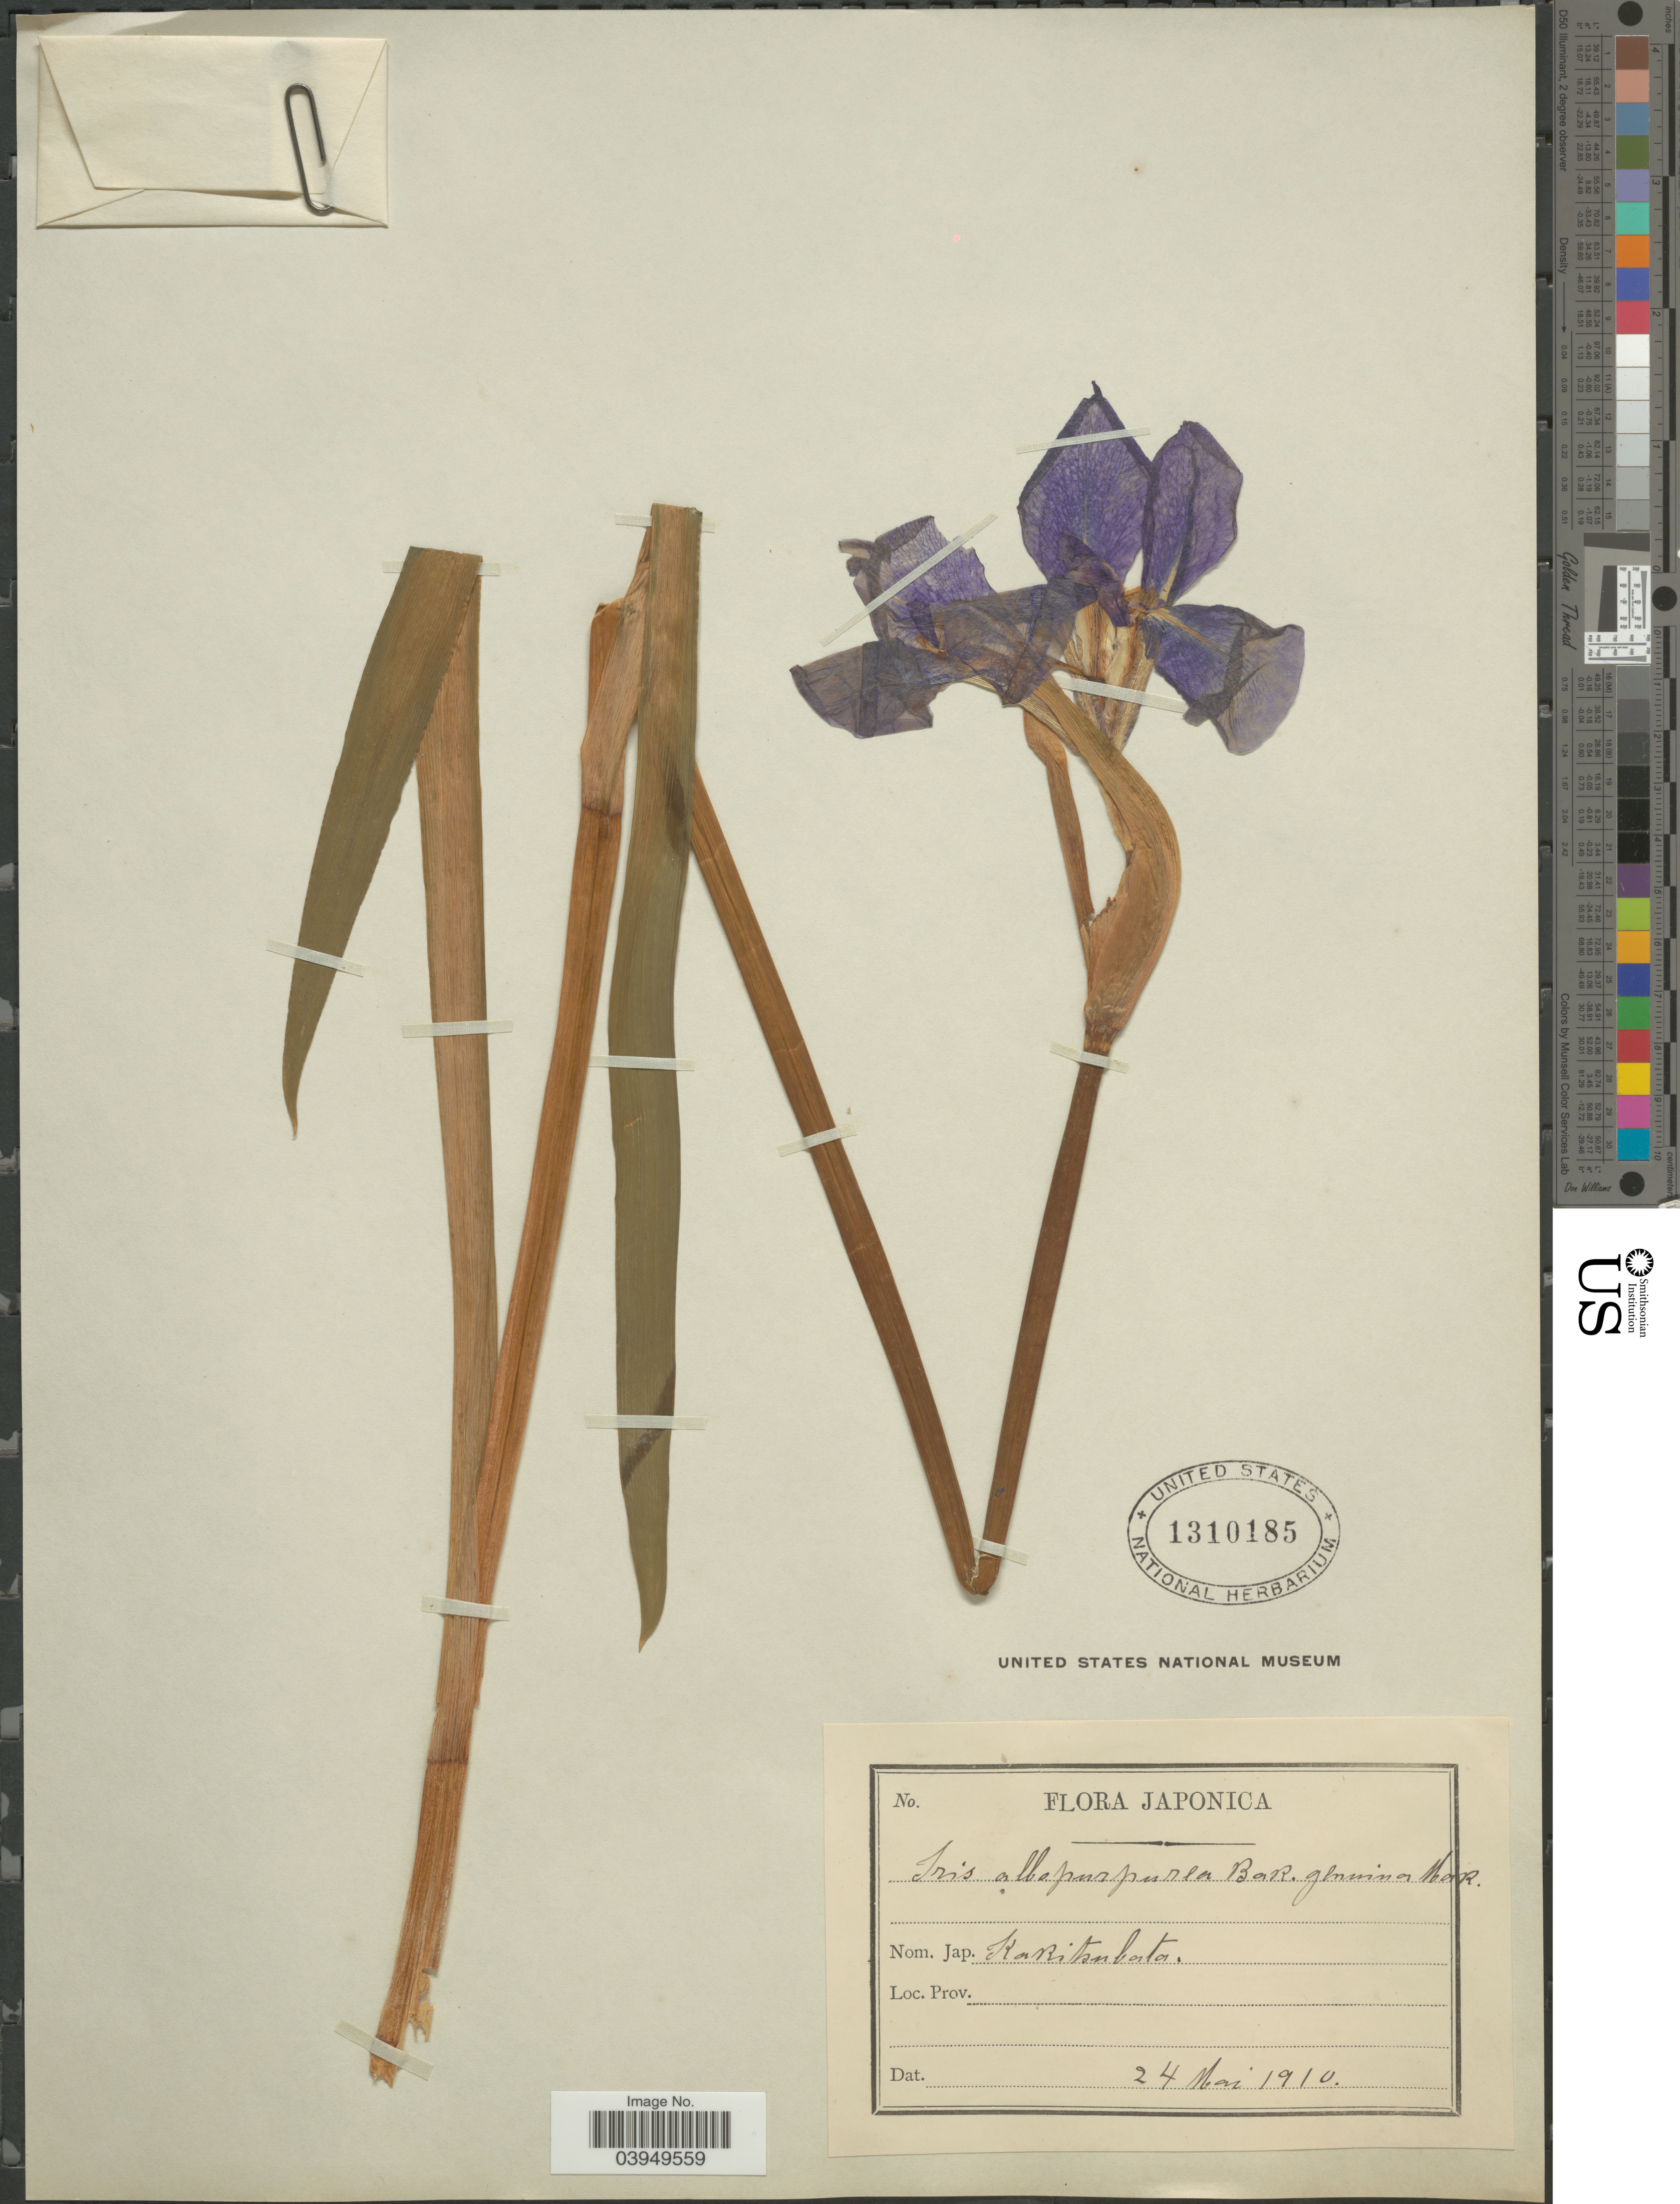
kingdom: Plantae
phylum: Tracheophyta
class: Liliopsida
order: Asparagales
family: Iridaceae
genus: Iris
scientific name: Iris albopurpurea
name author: Baker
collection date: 1910-05-24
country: Japan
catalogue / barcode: US 1310185